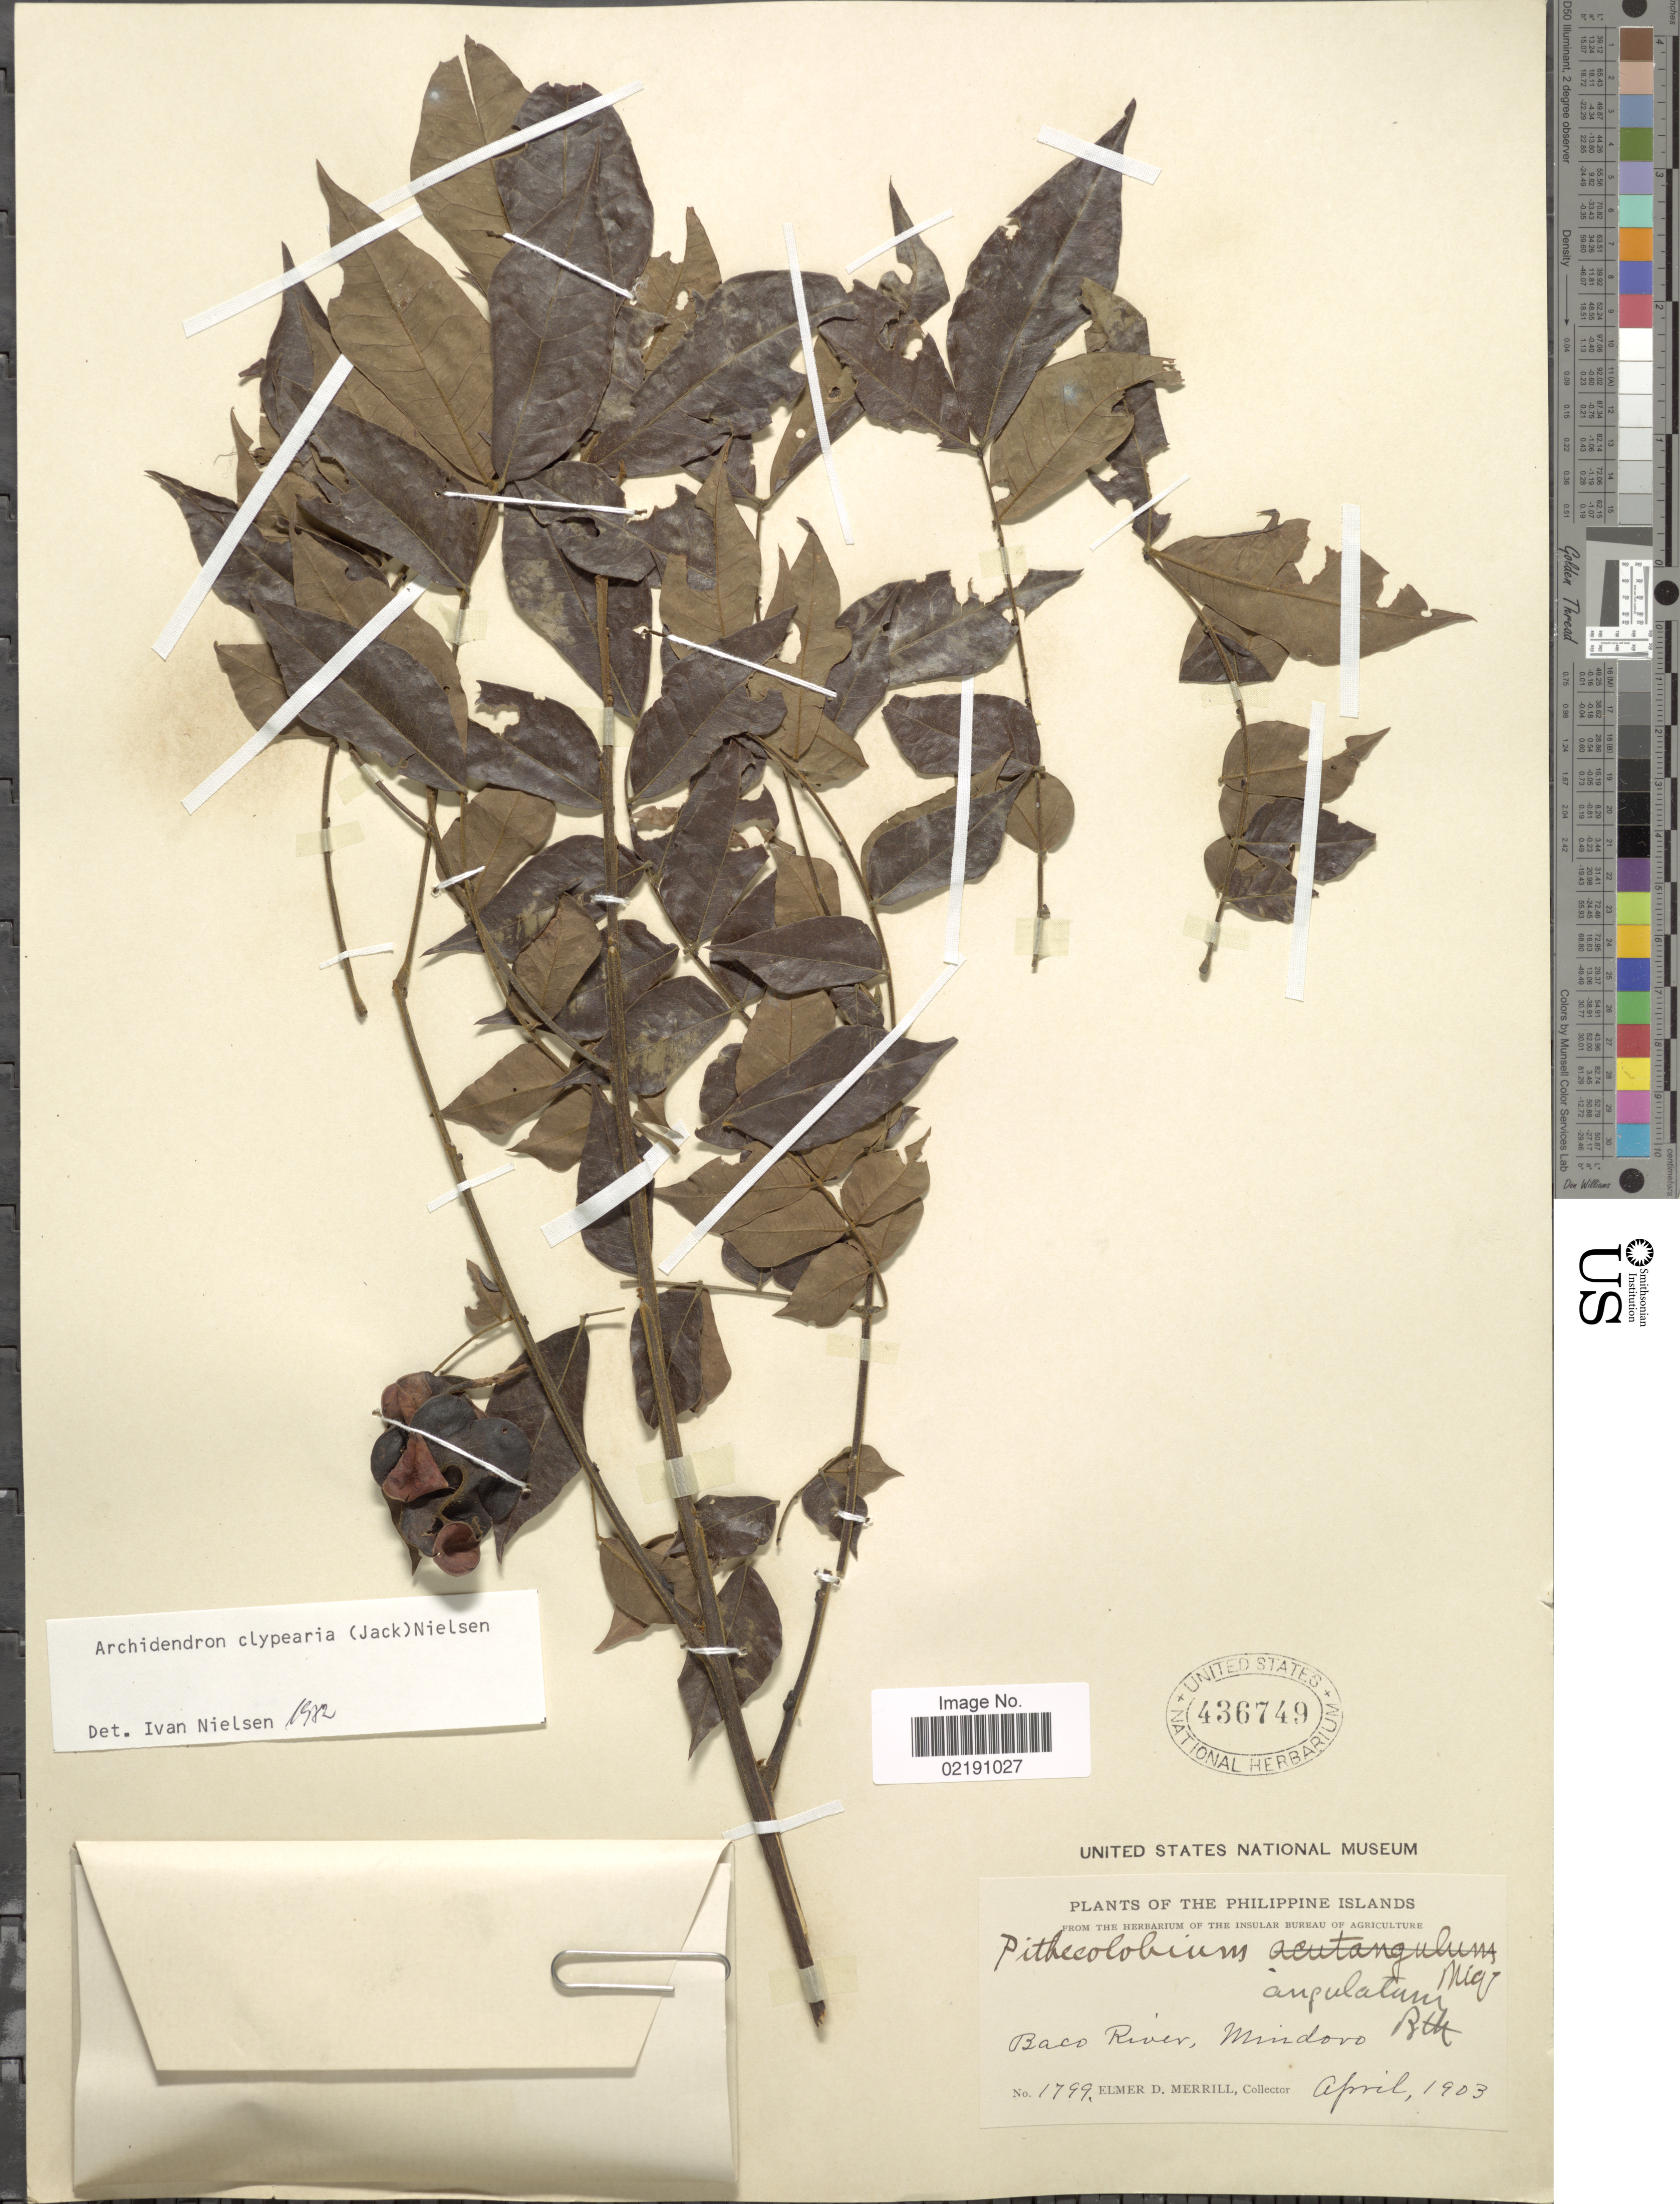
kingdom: Plantae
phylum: Tracheophyta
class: Magnoliopsida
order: Fabales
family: Fabaceae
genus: Archidendron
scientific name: Archidendron clypearia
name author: (Jack) I.C. Nielsen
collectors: E. D. Merrill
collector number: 1799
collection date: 1903-04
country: Philippines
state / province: Mimaropa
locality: Philippine Islands. Baco River, Mindoro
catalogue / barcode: US 436749